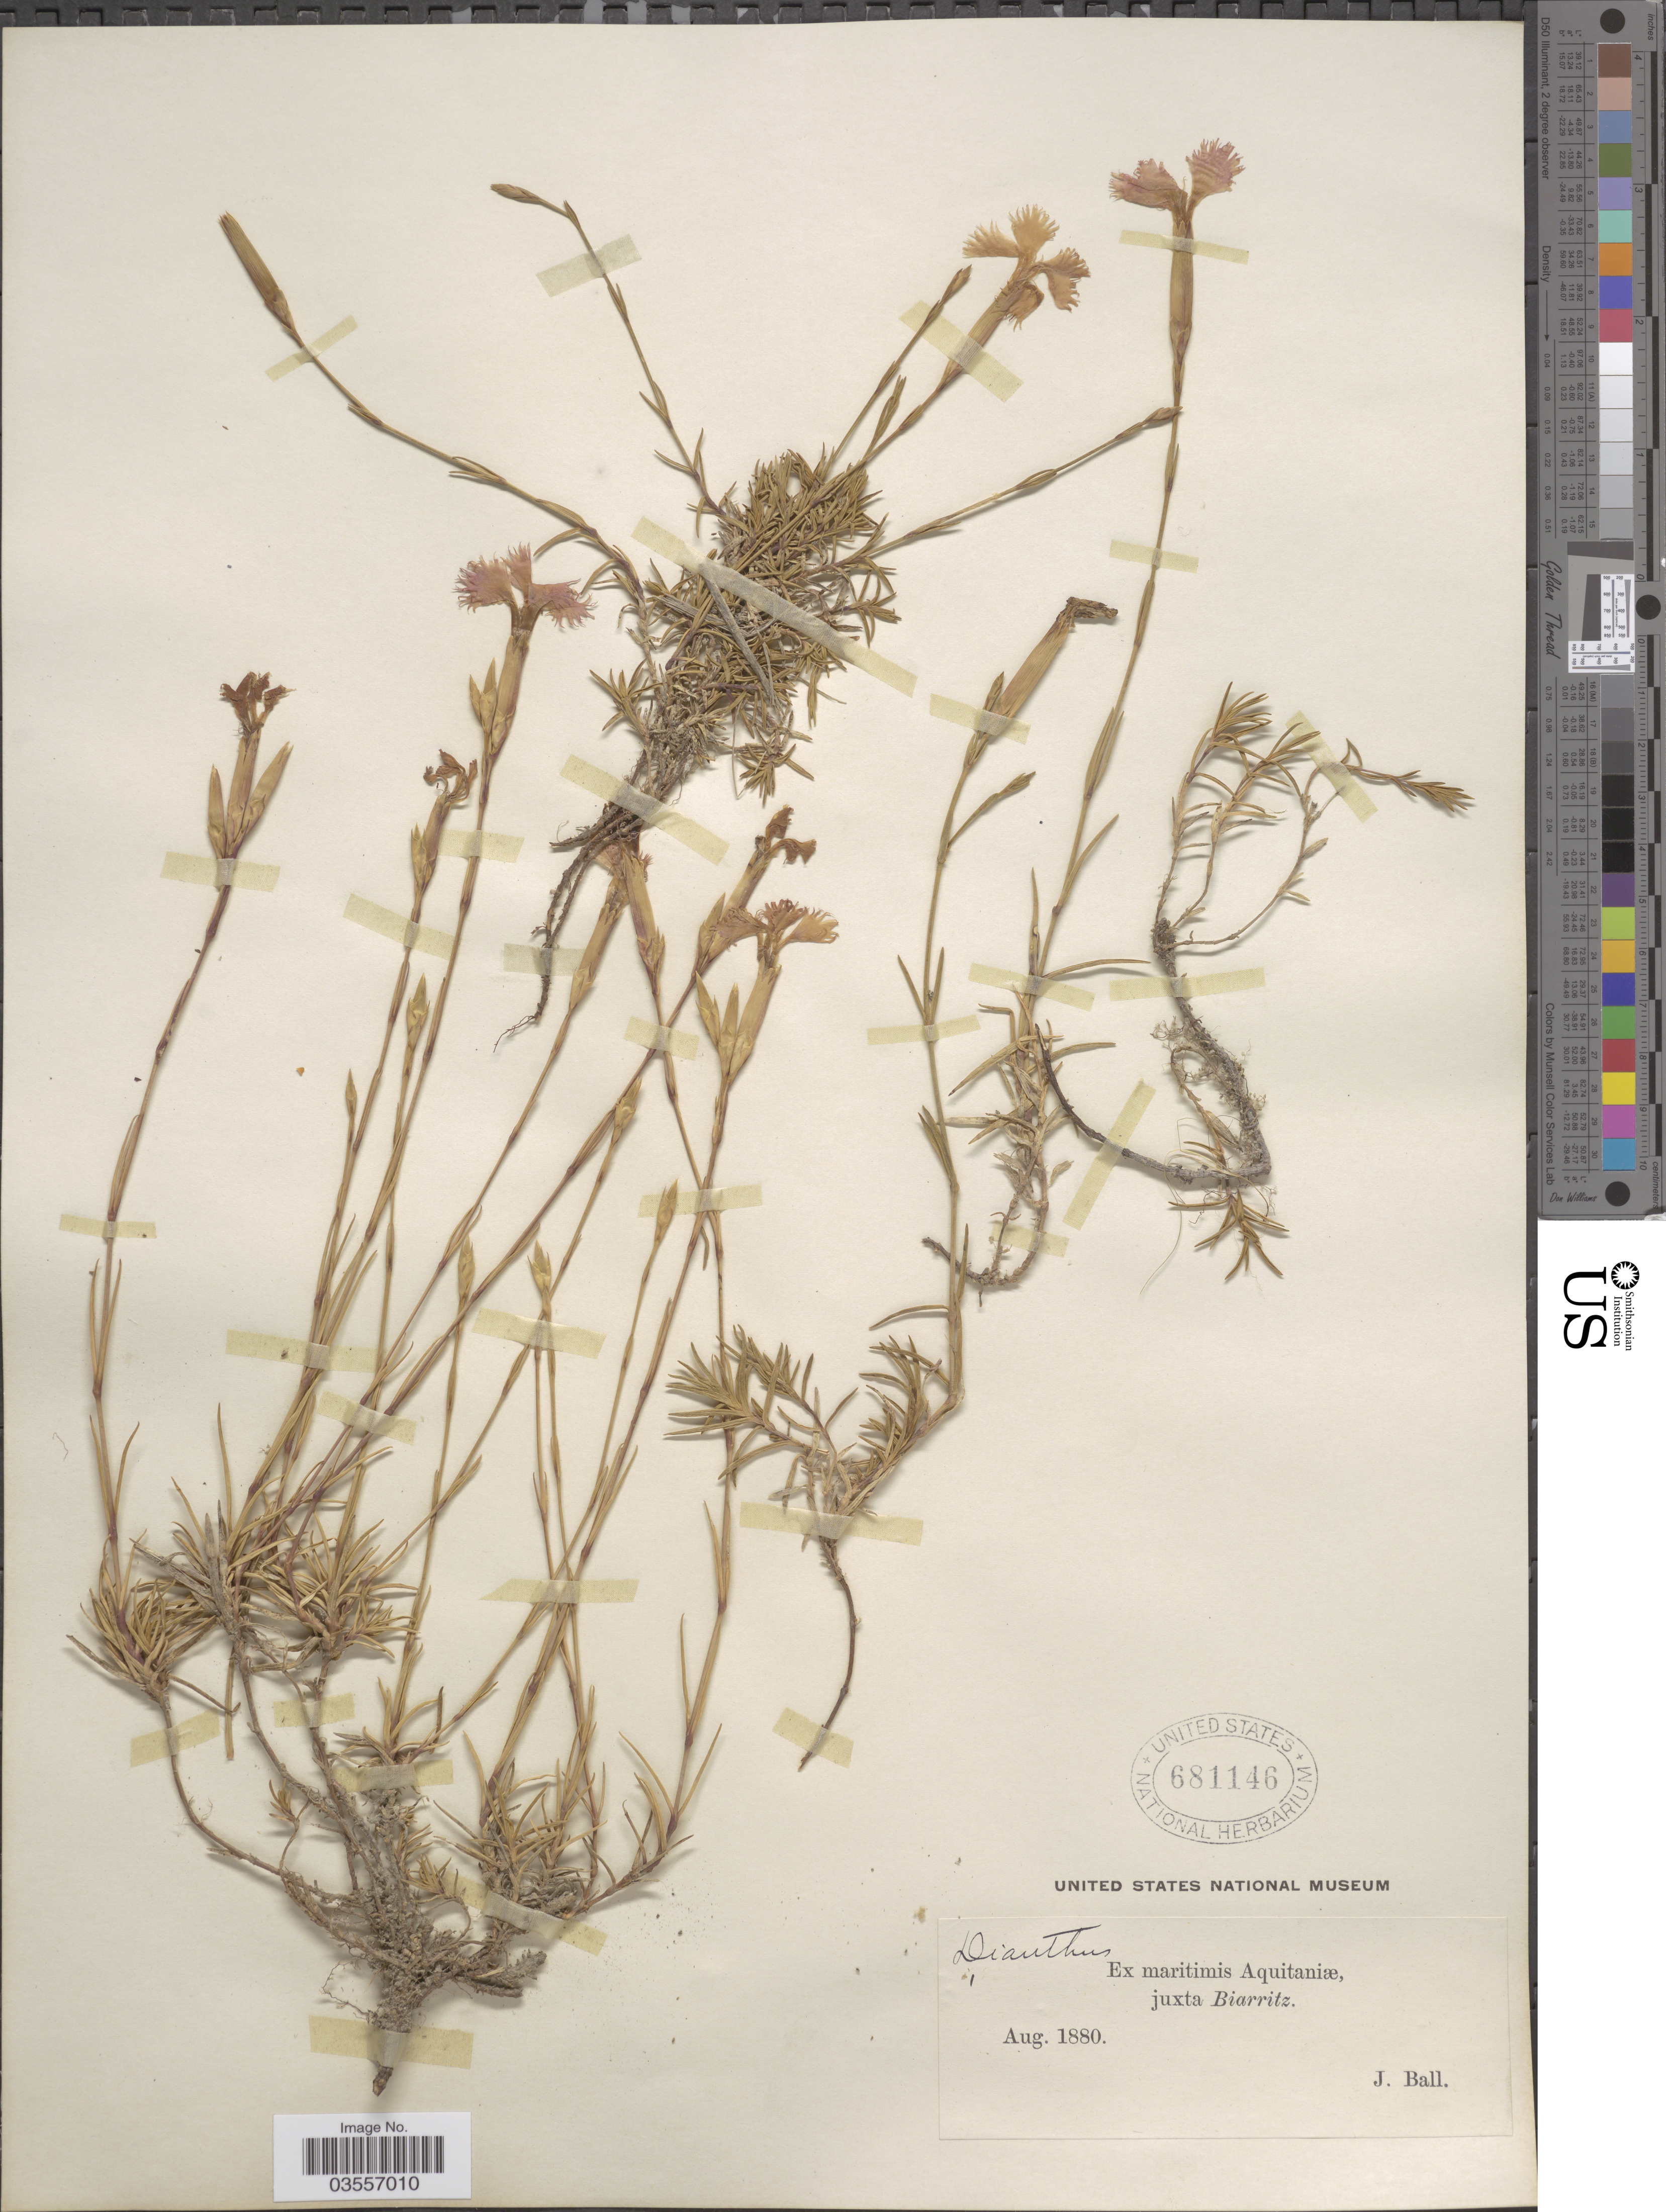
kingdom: Plantae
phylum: Tracheophyta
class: Magnoliopsida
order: Caryophyllales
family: Caryophyllaceae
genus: Dianthus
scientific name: Dianthus sp.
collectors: J. Ball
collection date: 1880-08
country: France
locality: Ex maritimis Aquitaniæ, juxta Biarritz.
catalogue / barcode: US 681146